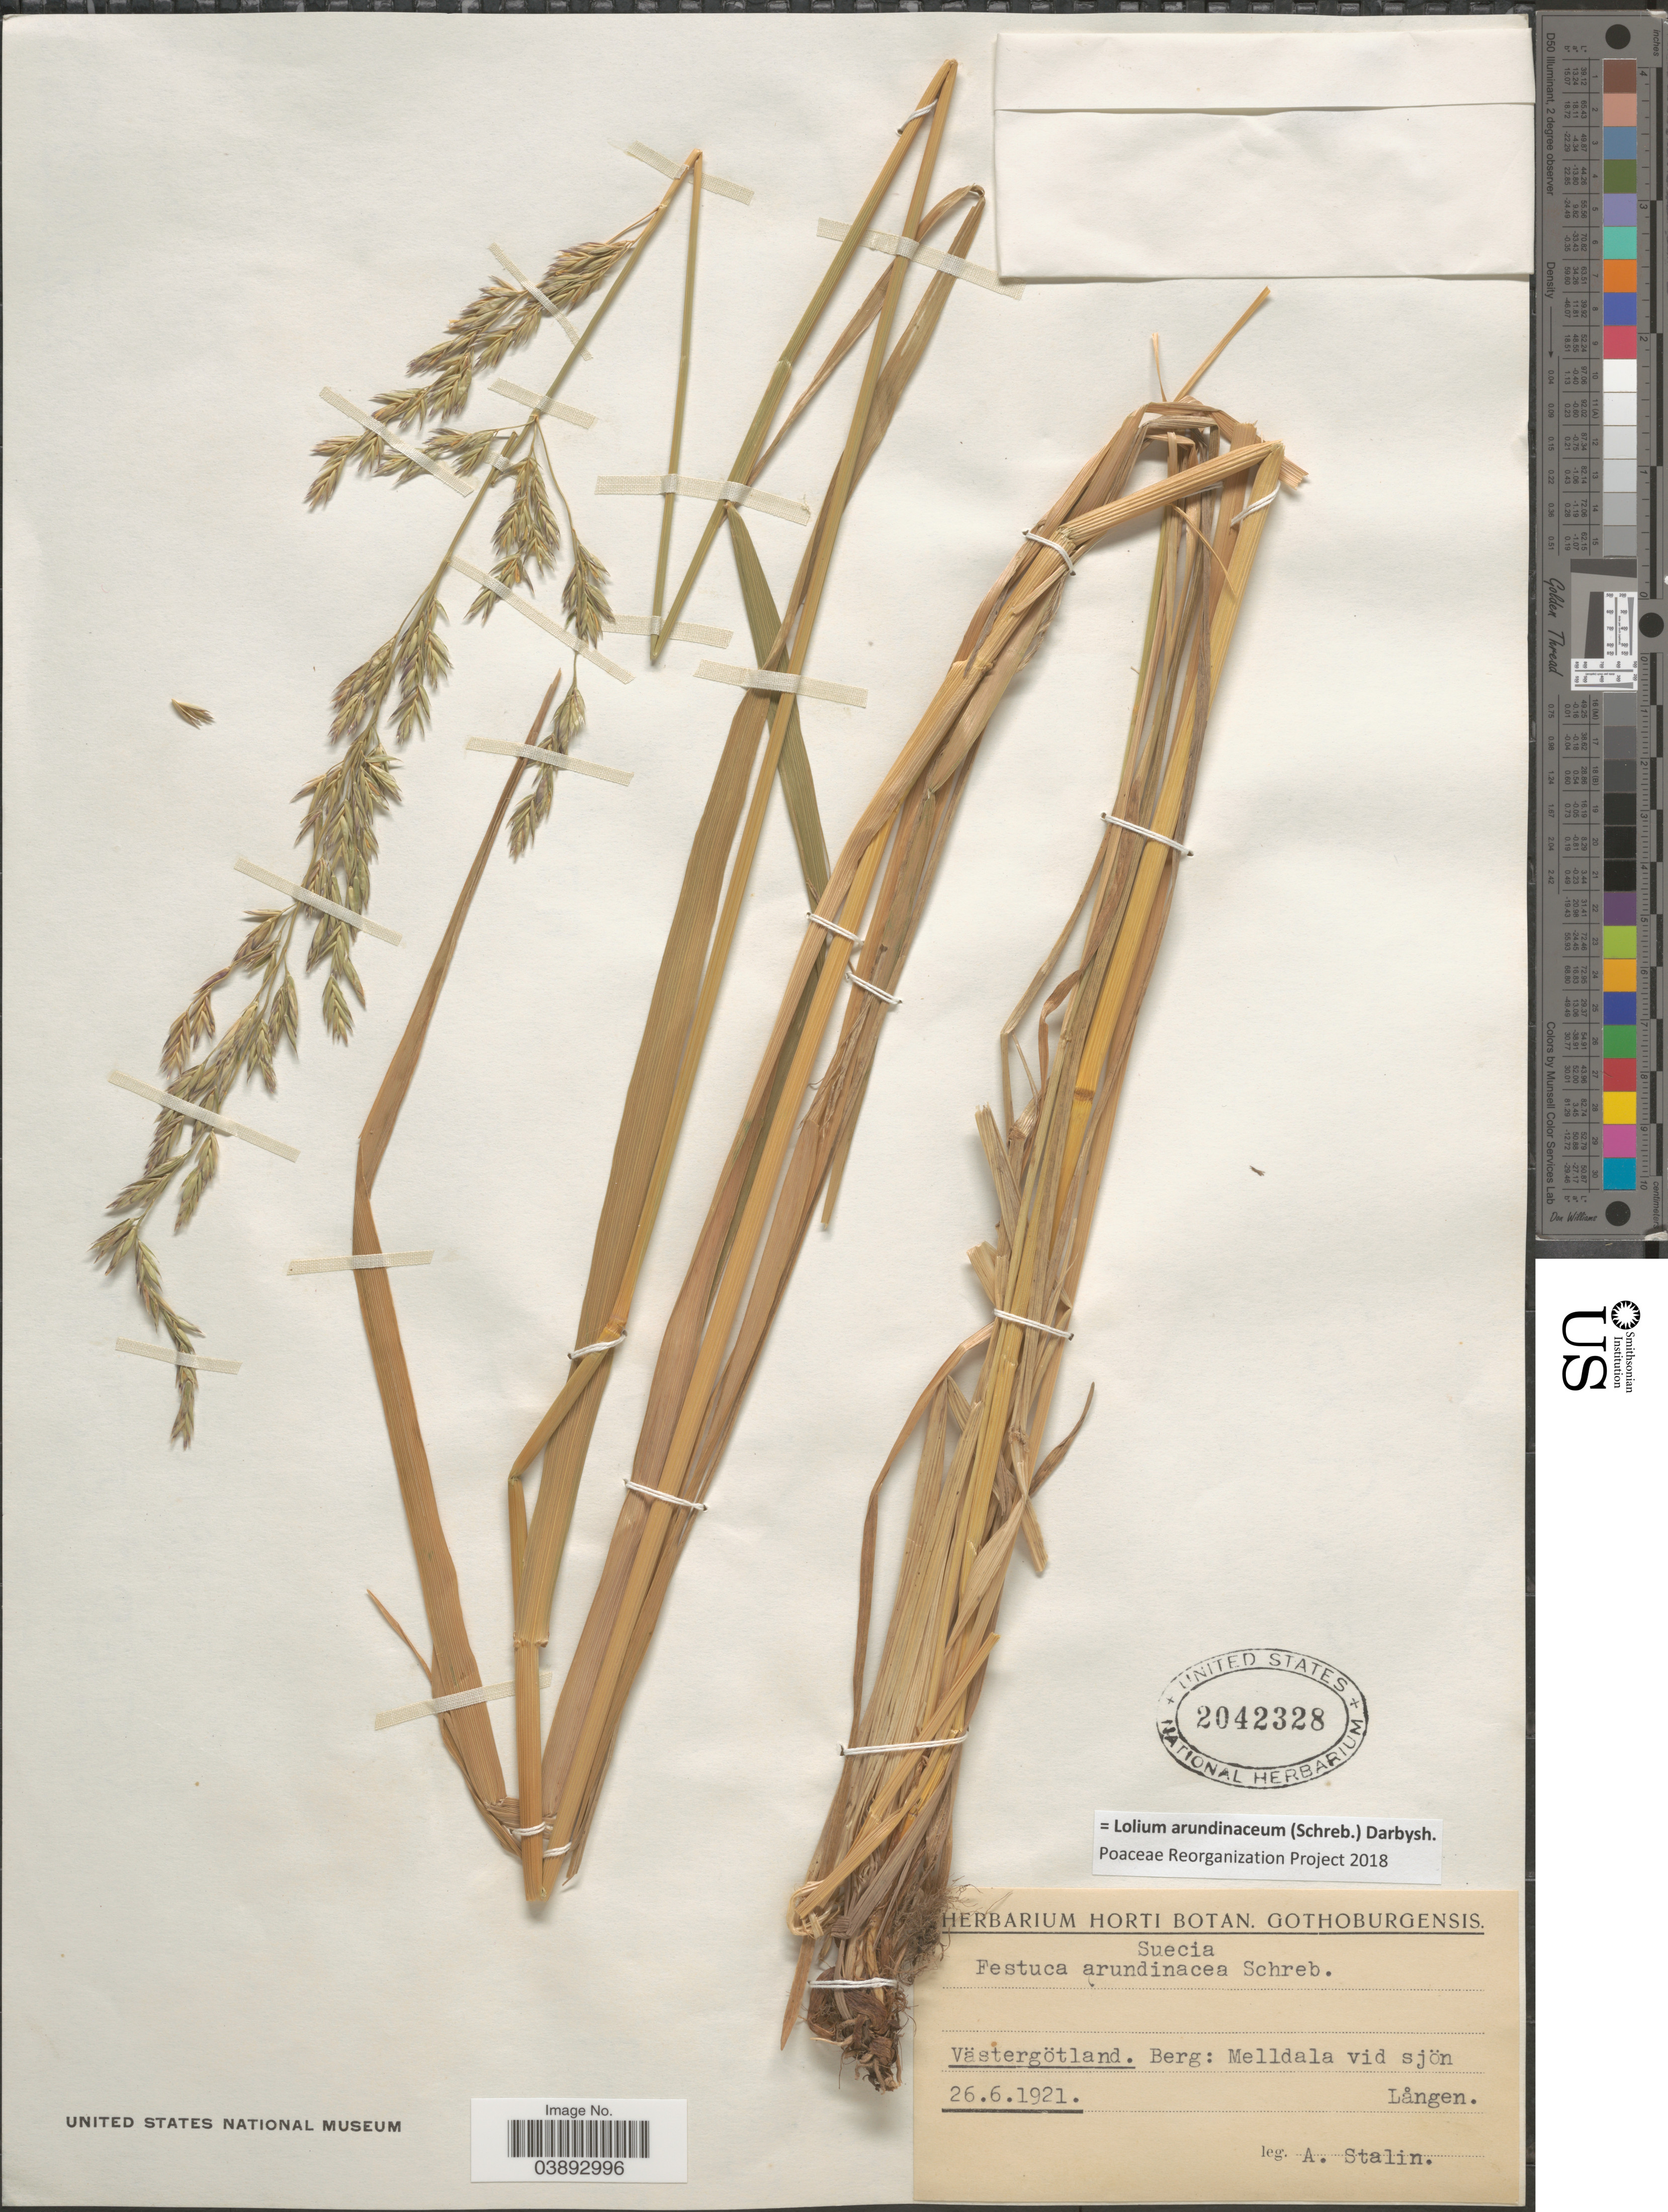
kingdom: Plantae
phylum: Tracheophyta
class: Liliopsida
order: Poales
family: Poaceae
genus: Lolium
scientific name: Lolium arundinaceum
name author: (Schreb.) Darbysh.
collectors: A. Stalin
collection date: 1921-06-26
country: Sweden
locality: Suecia. Västergötland. Berg: Melldala vid sjön Lången.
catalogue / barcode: US 2042328